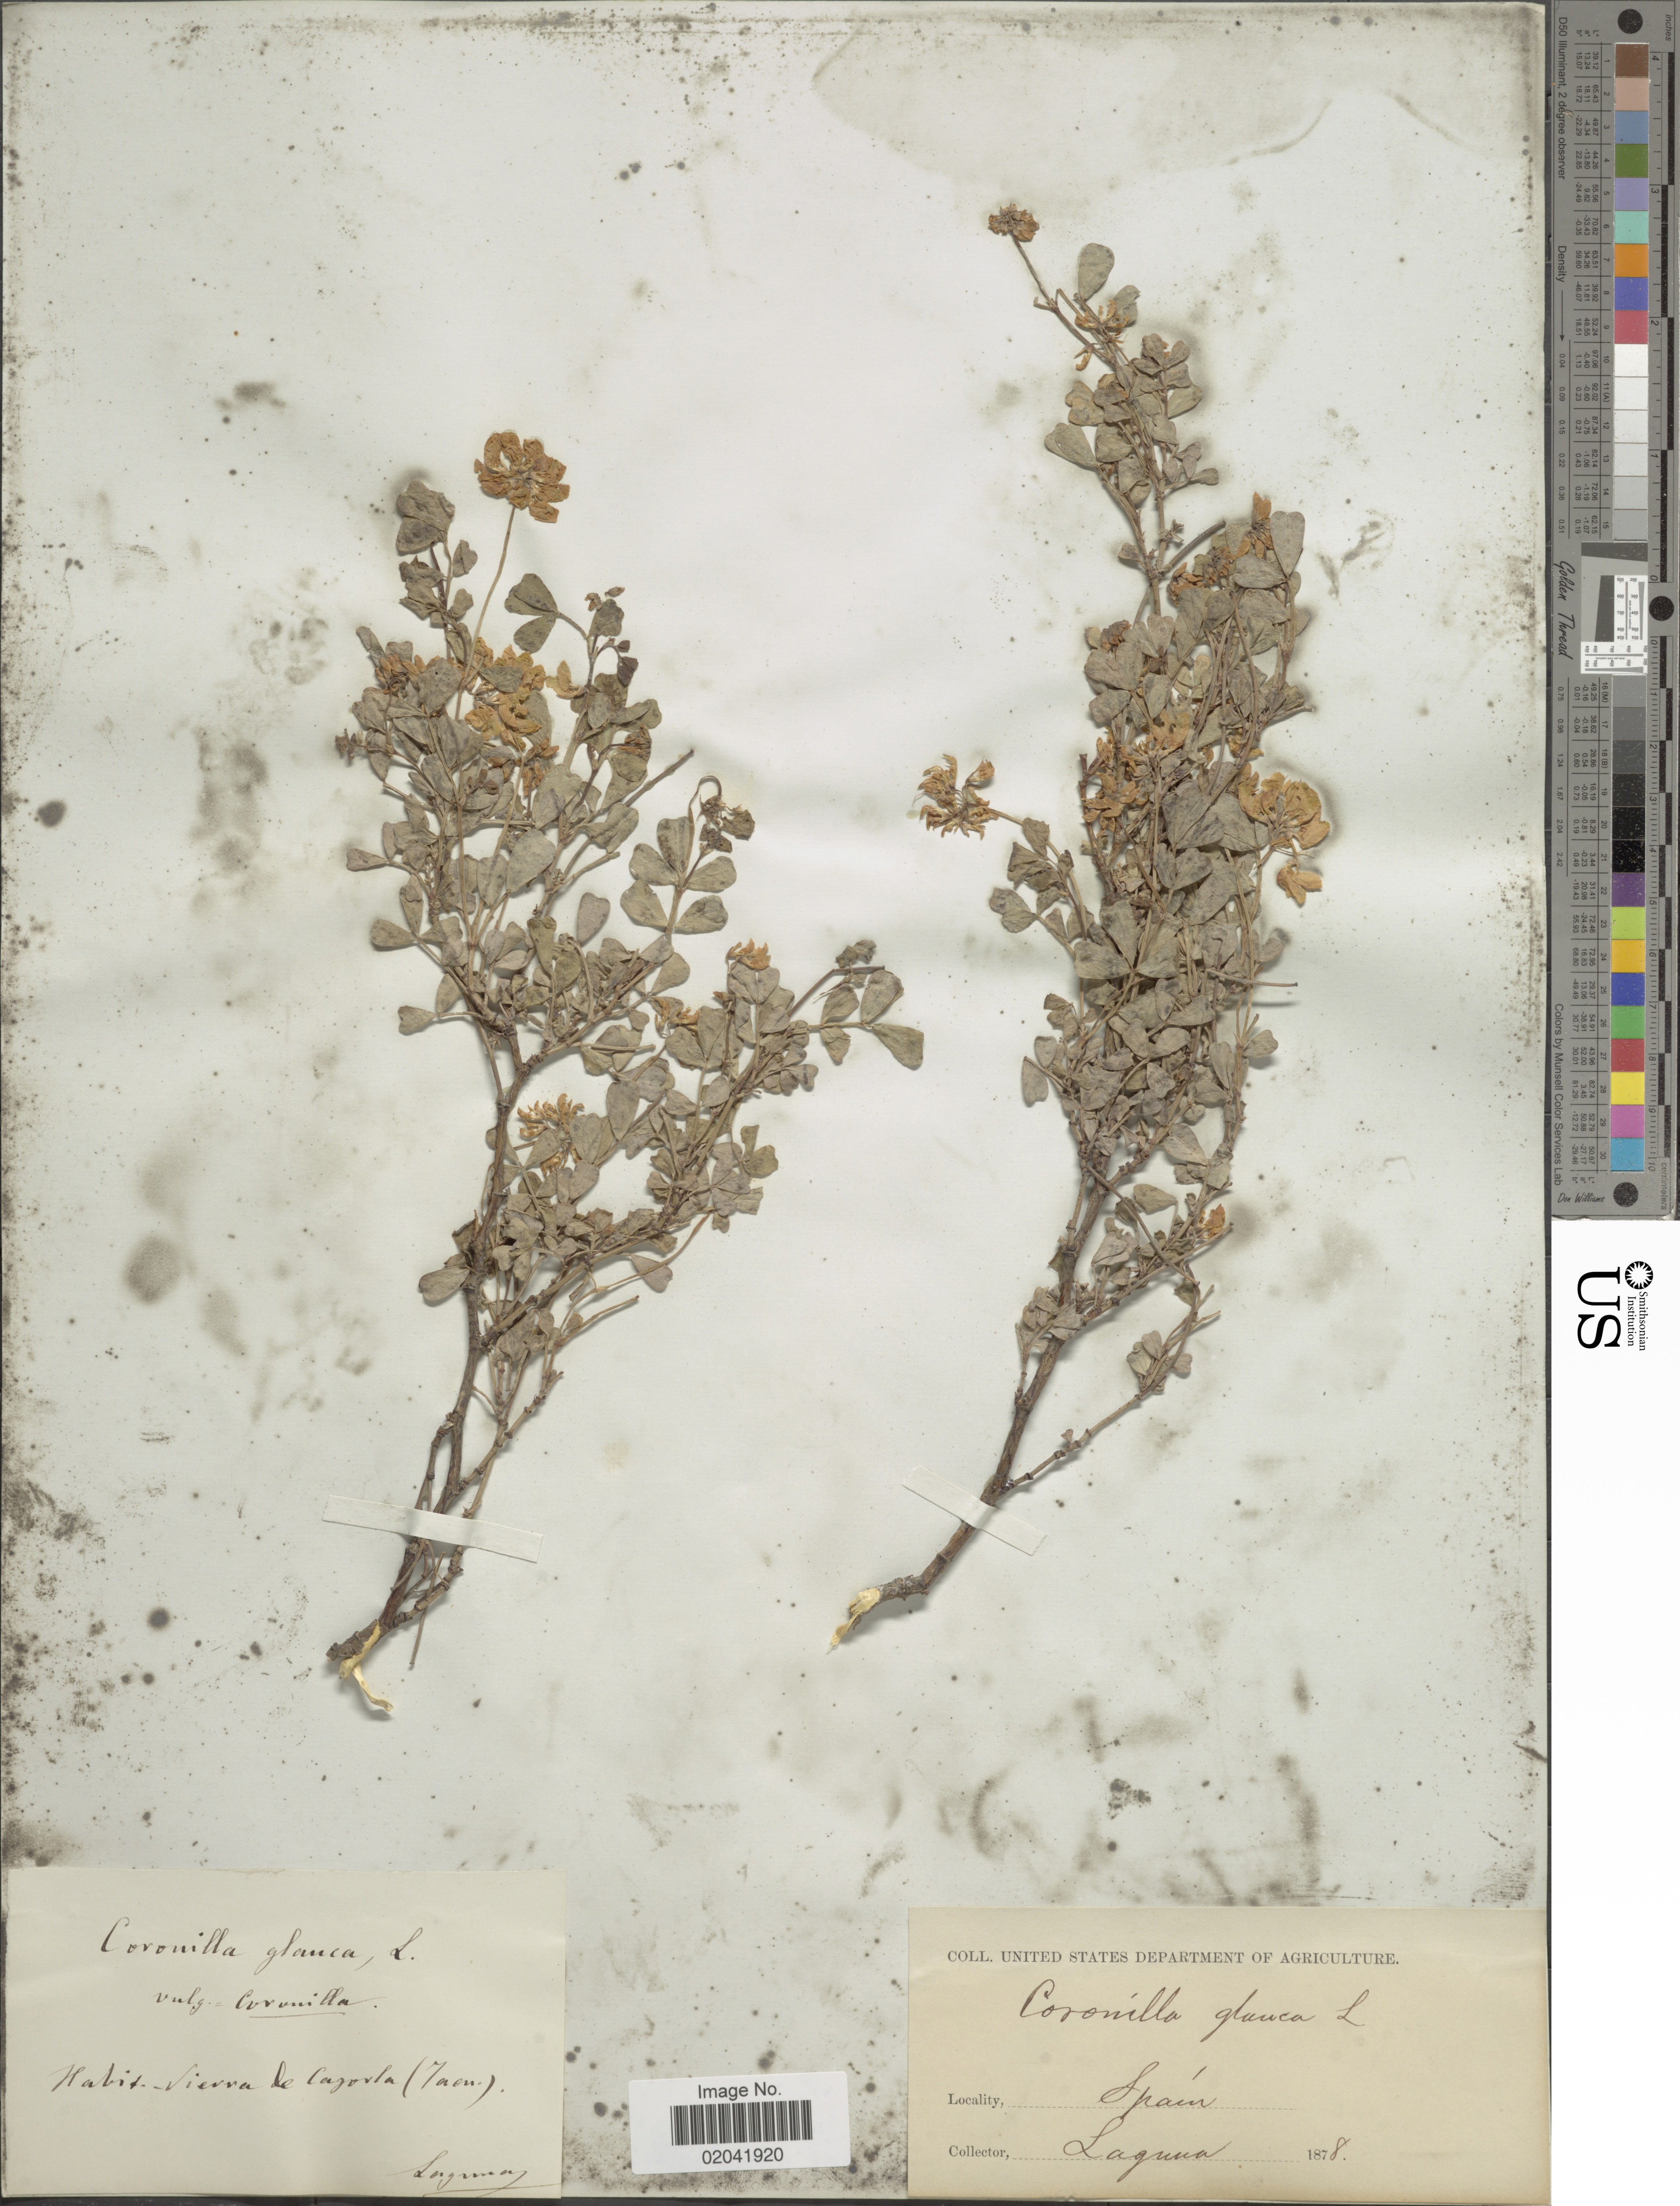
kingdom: Plantae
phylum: Tracheophyta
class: Magnoliopsida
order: Fabales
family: Fabaceae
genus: Coronilla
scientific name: Coronilla glauca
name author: L.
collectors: -. Laguna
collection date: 1878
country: Spain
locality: Sierra le Cajovla (Jaen)